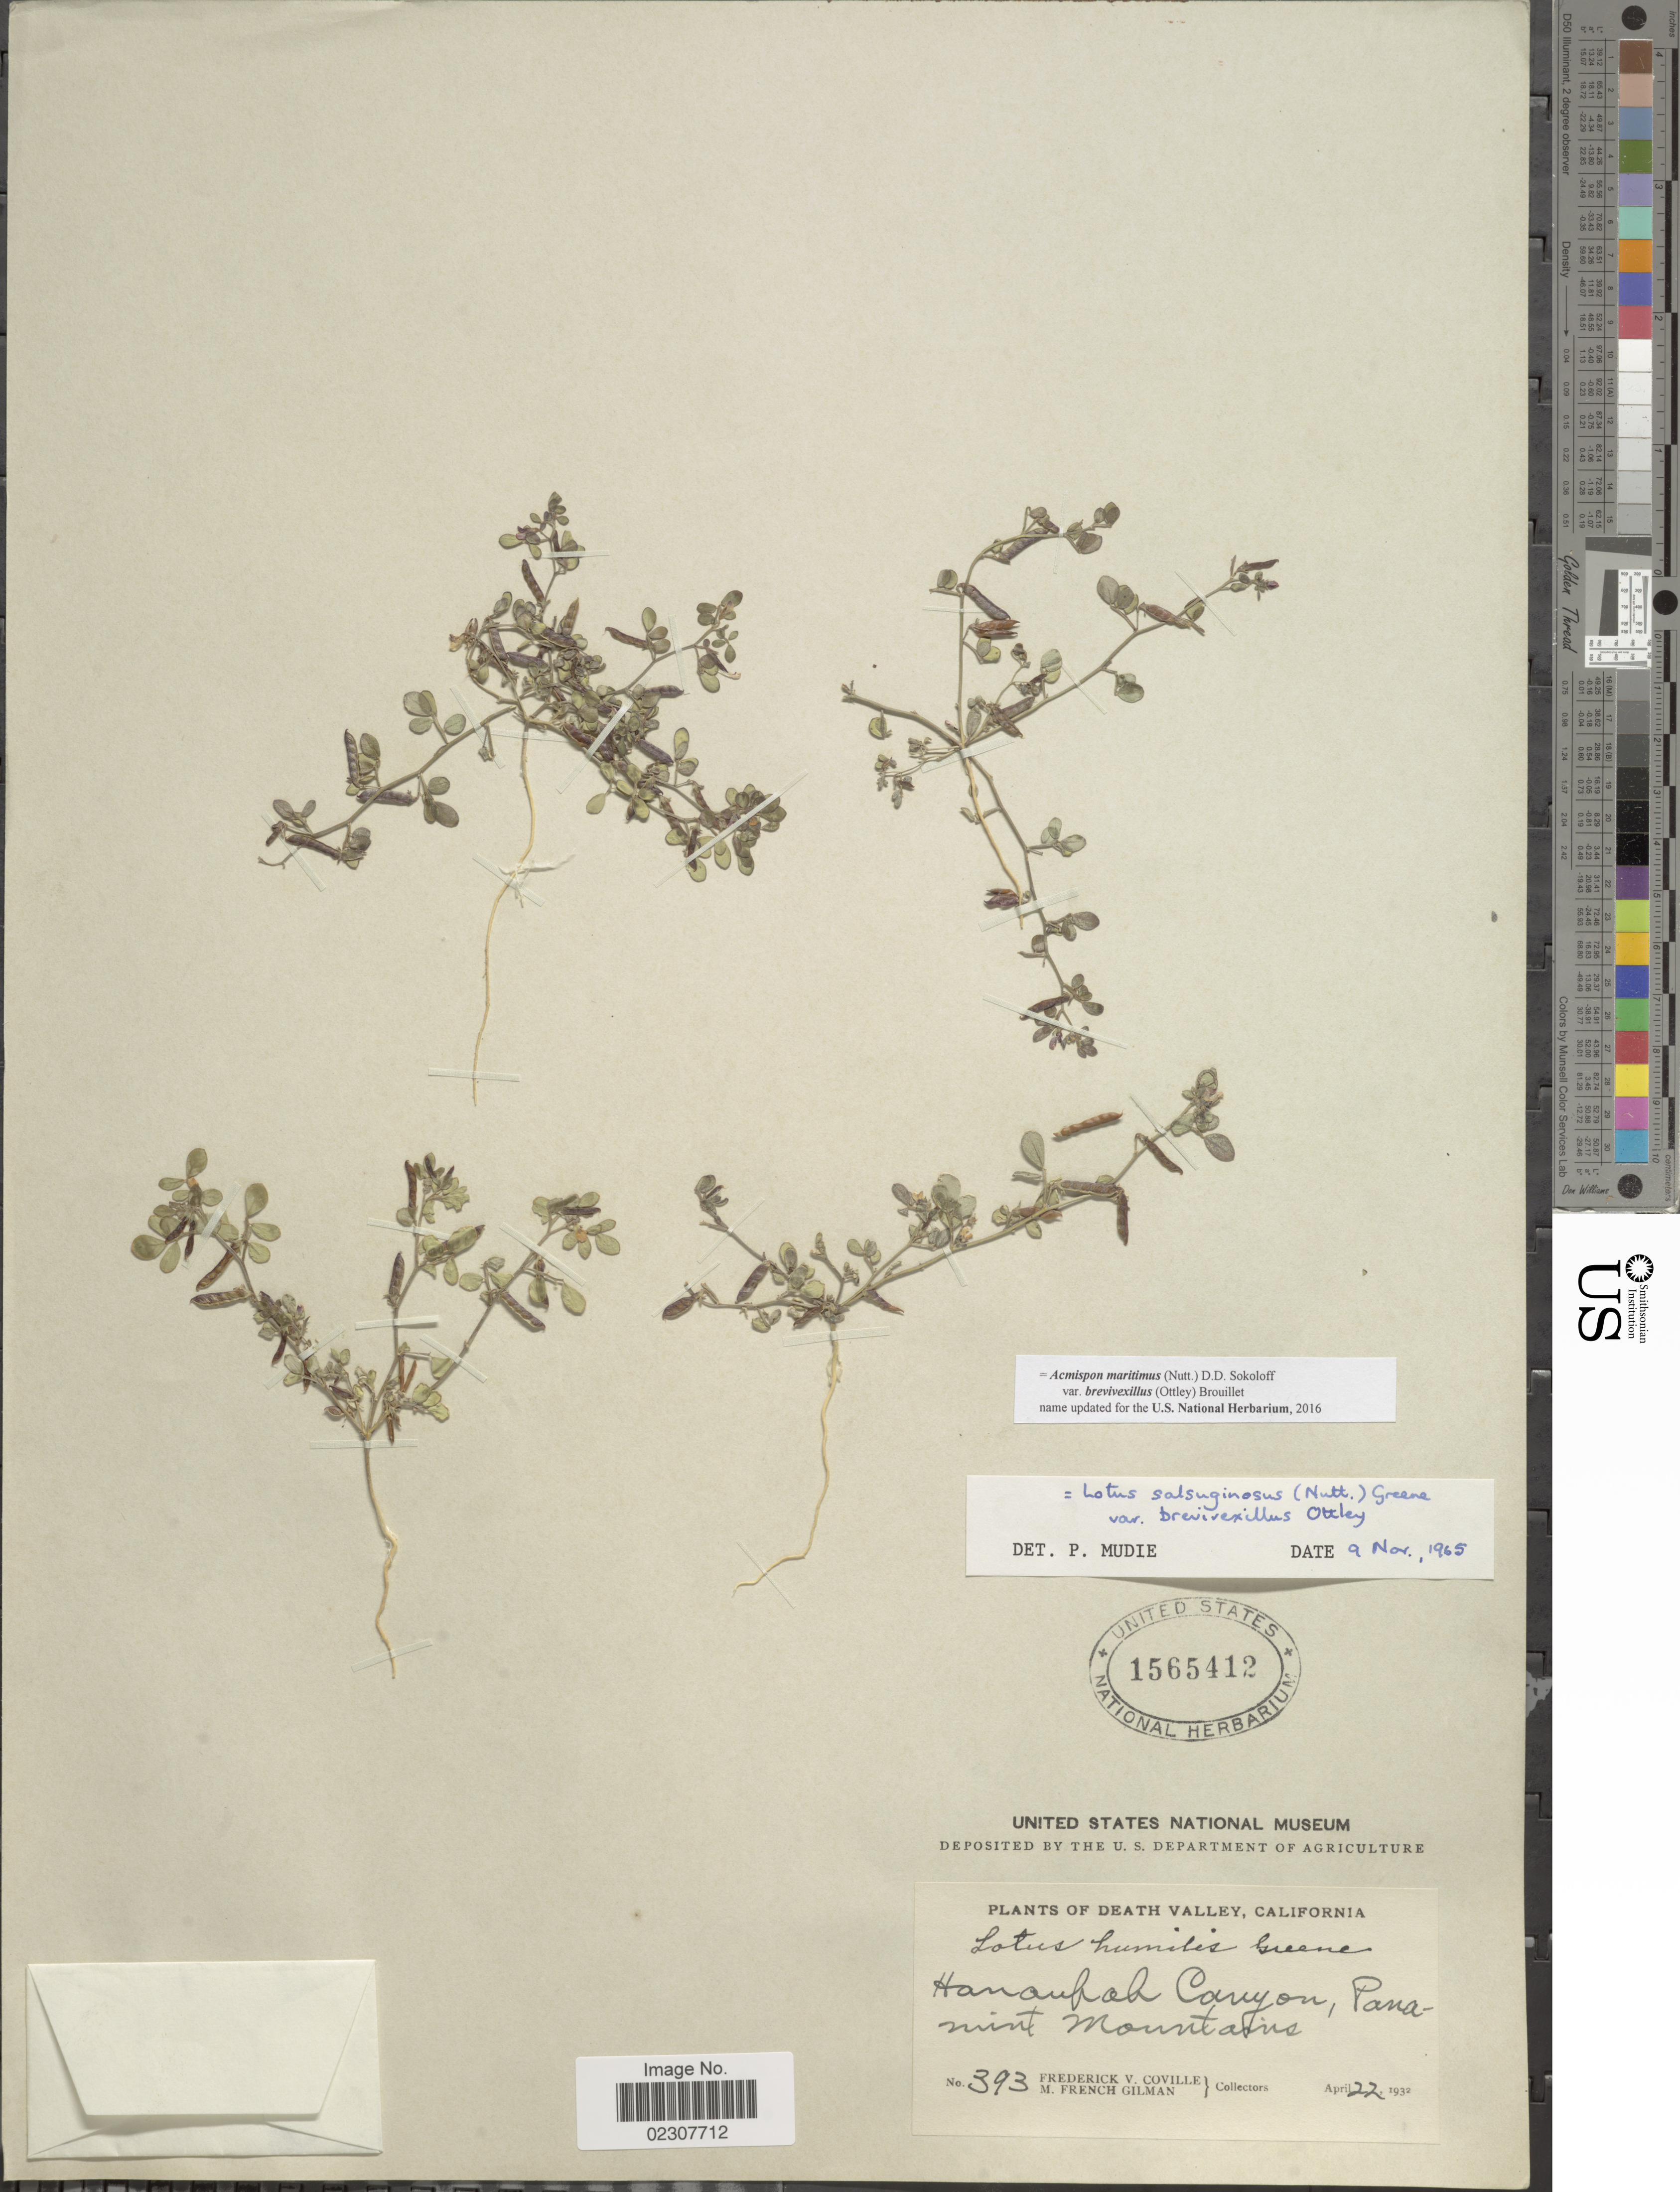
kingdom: Plantae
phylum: Tracheophyta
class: Magnoliopsida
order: Fabales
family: Fabaceae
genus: Acmispon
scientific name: Acmispon maritimus var. brevivexillus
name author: (Ottley) Brouillet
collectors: F. V. Coville & M. F. Gilman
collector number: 393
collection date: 1932-04-22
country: United States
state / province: California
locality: Death Valley, Hanaupah Canyon, Panamint Mountains.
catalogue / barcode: US 1565412